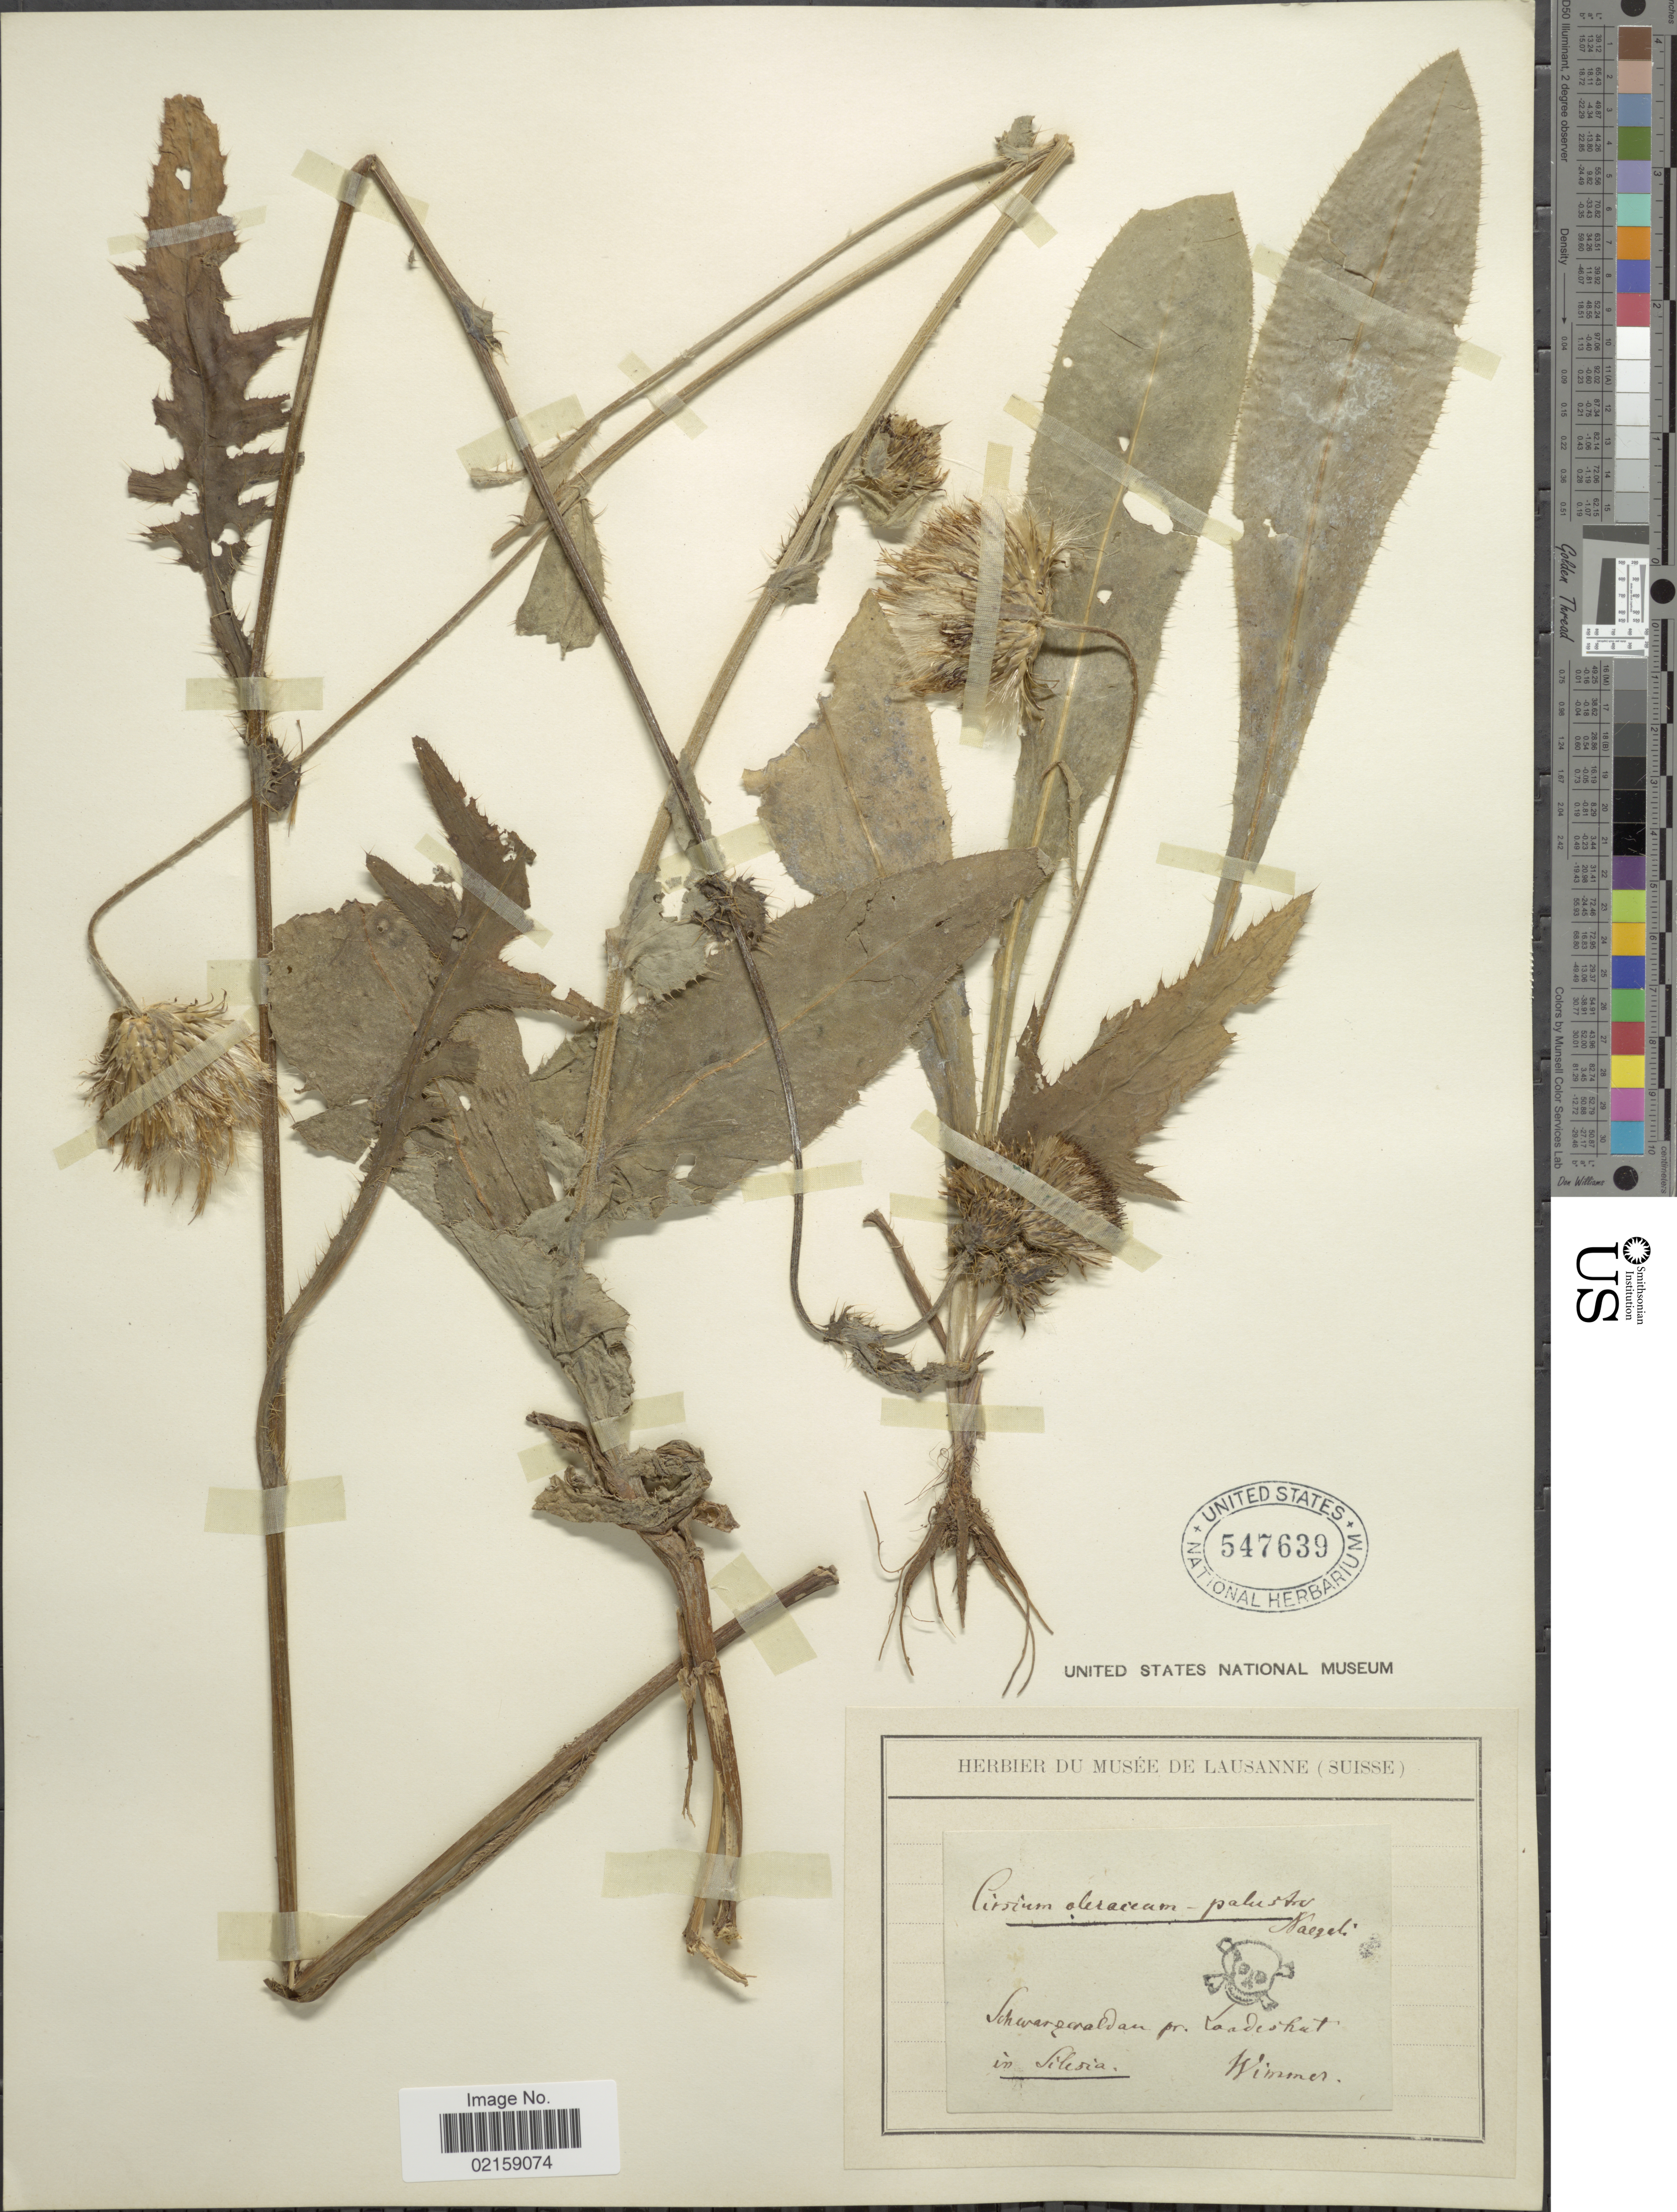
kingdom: Plantae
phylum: Tracheophyta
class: Magnoliopsida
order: Asterales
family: Asteraceae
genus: Cirsium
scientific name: Cirsium oleraceum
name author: (L.) Scop.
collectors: C. Wimmer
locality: Schwarzeraldan pr. Laadeshal, in Silesia. [interpreted]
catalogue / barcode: US 547639